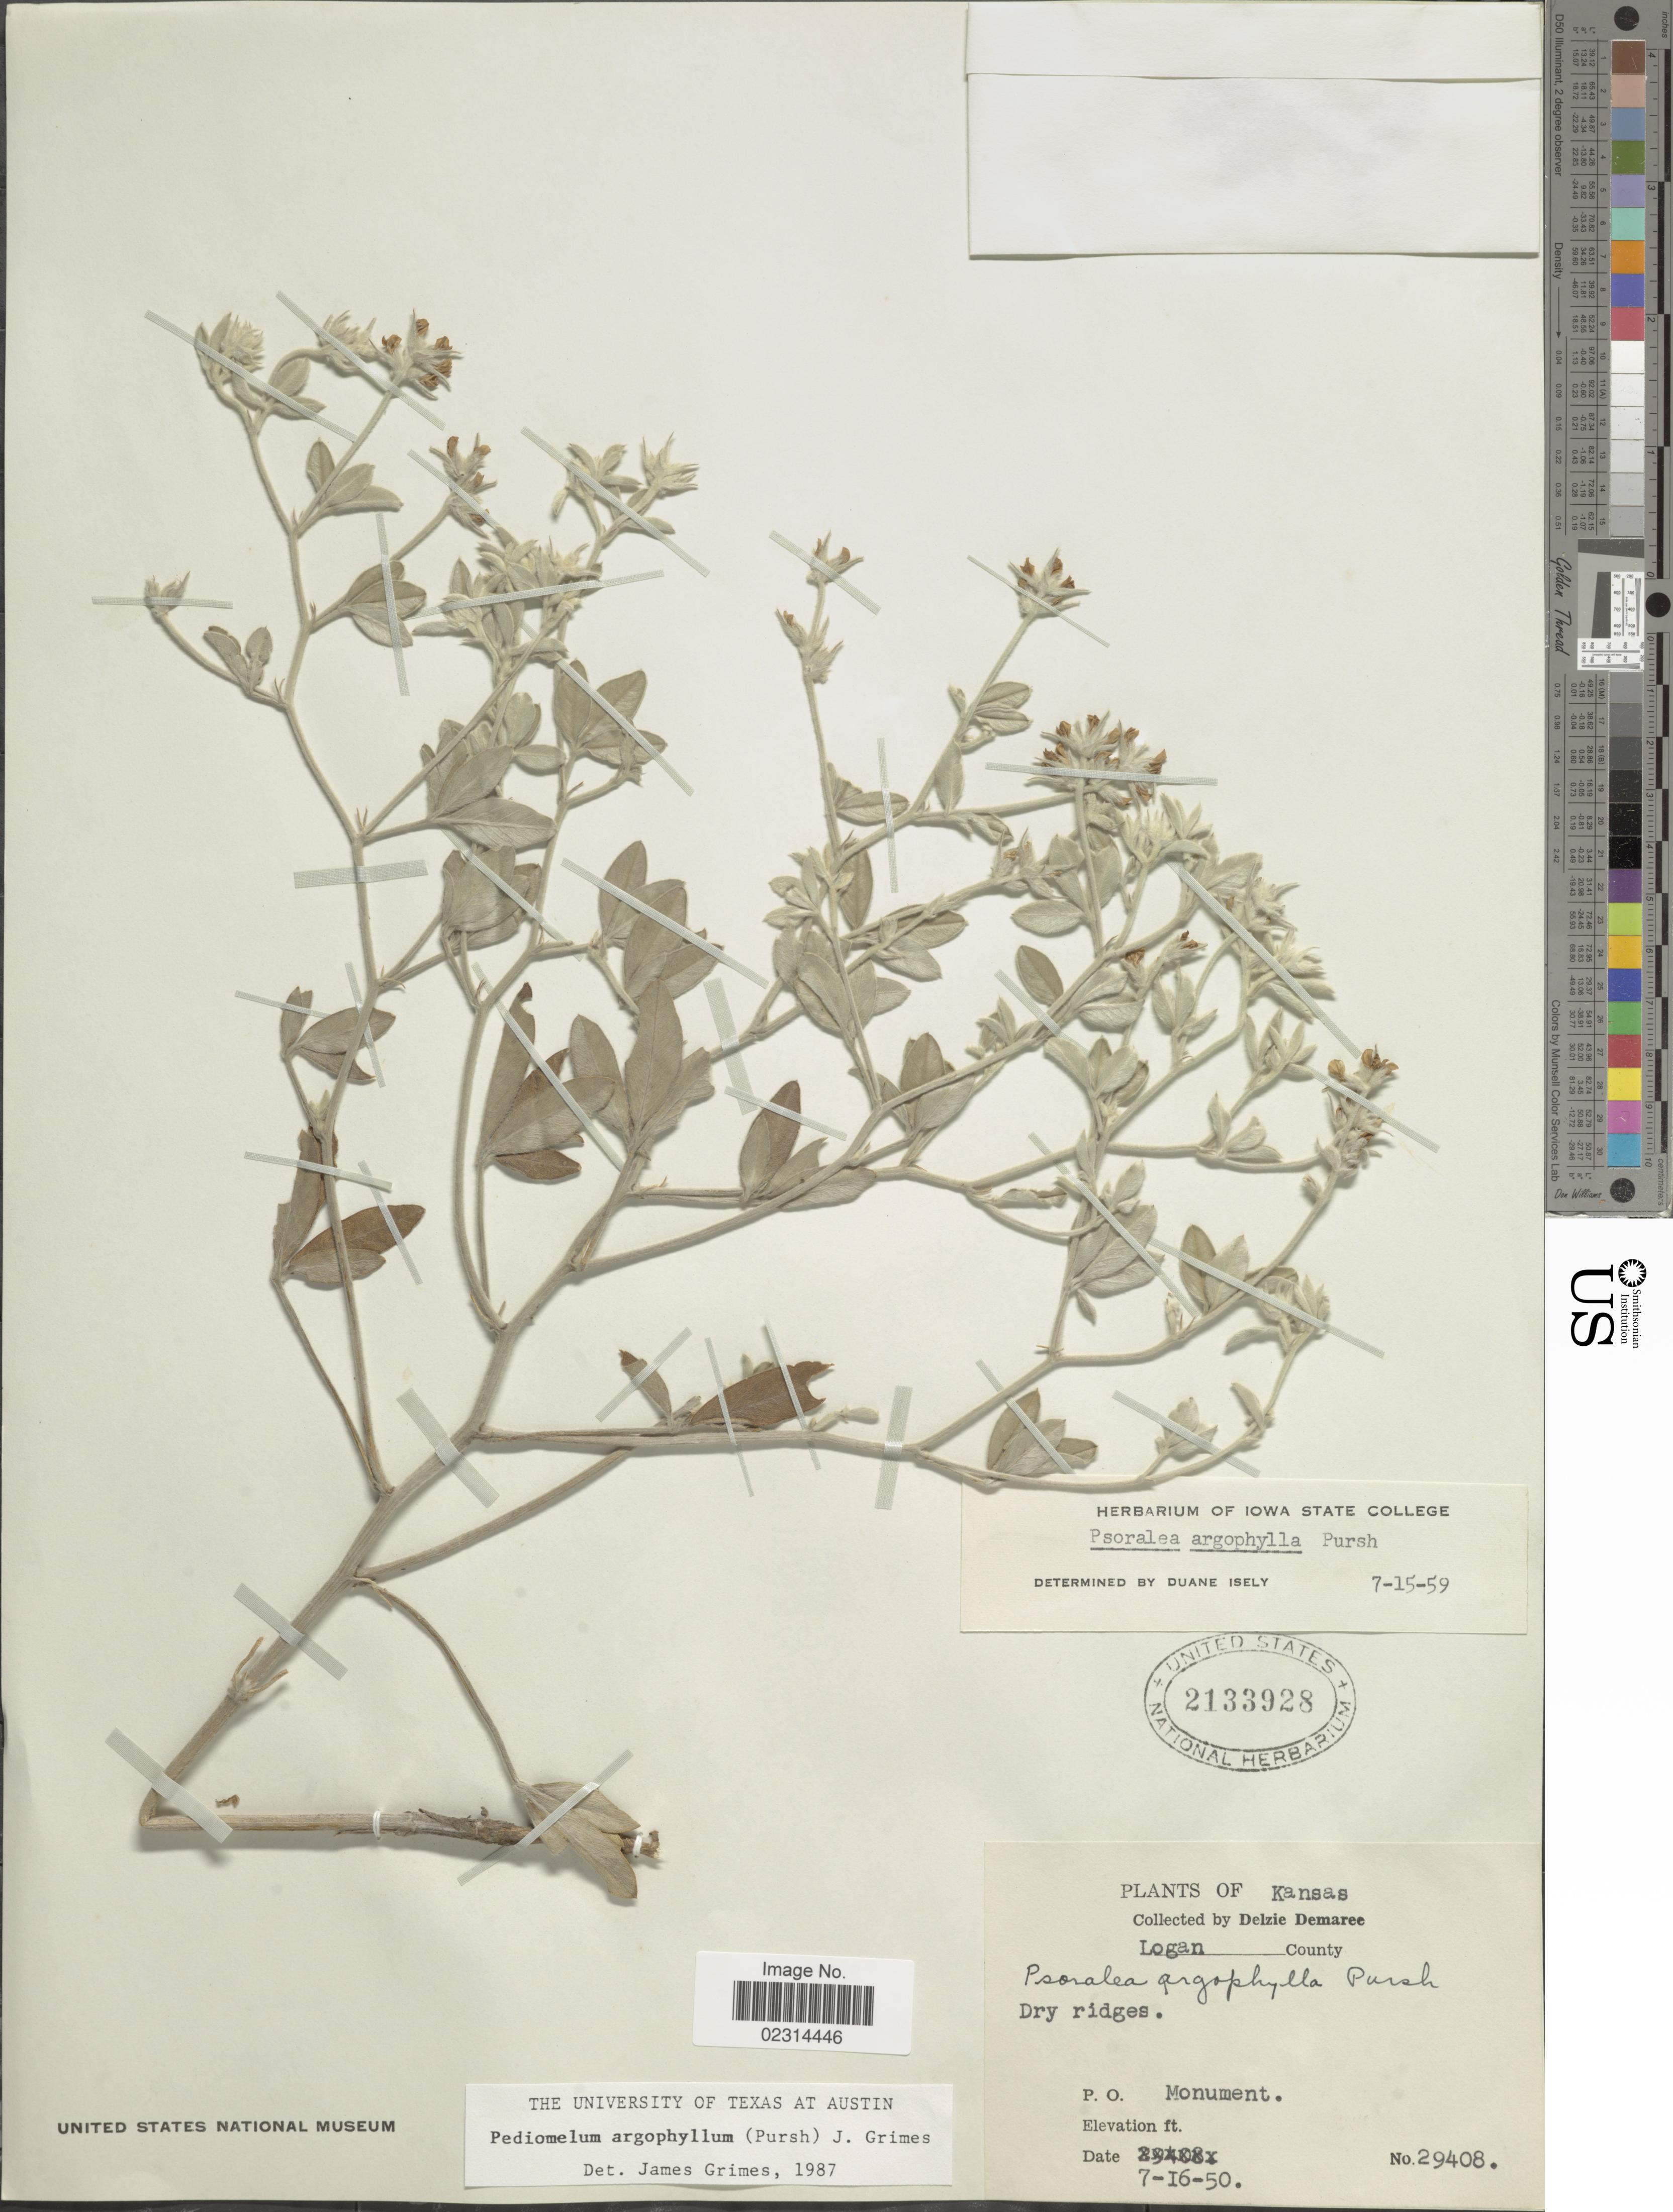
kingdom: Plantae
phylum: Tracheophyta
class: Magnoliopsida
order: Fabales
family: Fabaceae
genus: Pediomelum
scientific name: Pediomelum argophyllum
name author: (Pursh) J.W. Grimes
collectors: D. Demaree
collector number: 29408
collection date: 1950-07-16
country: United States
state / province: Kansas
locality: Logan County. P. O. Monument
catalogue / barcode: US 2133928